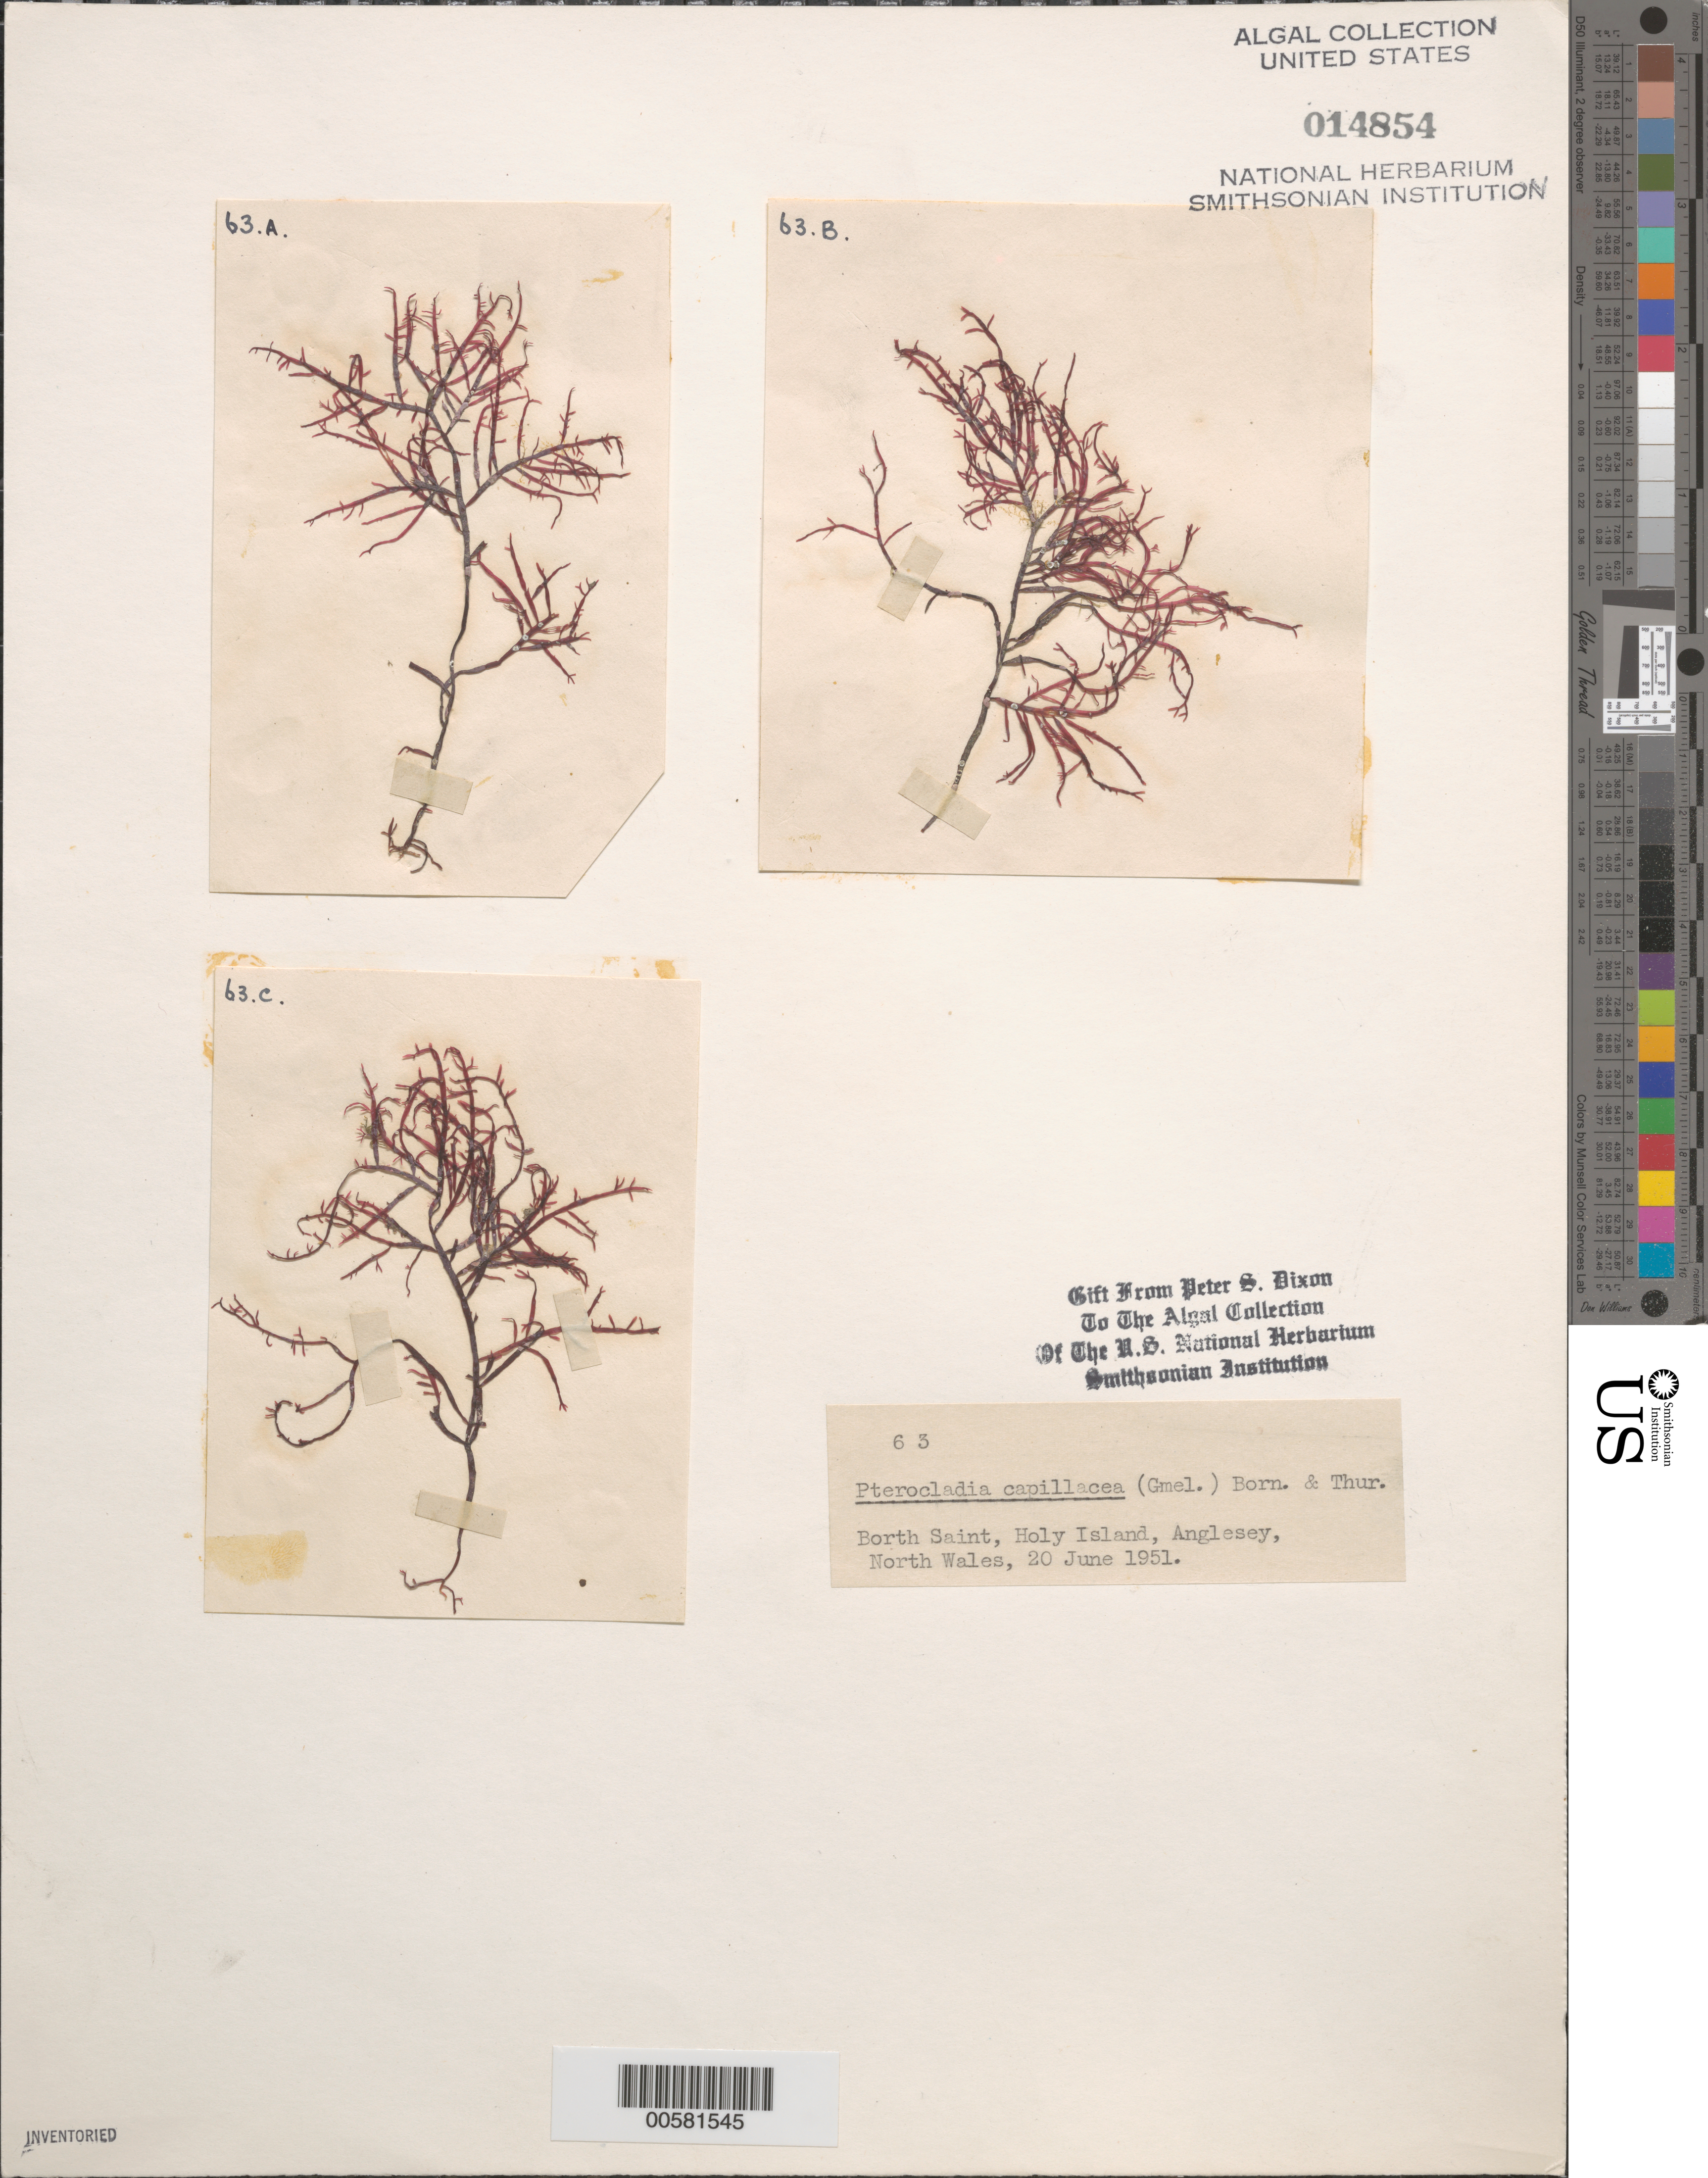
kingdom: Plantae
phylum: Rhodophyta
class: Florideophyceae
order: Gelidiales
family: Pterocladiaceae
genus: Pterocladiella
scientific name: Pterocladiella capillacea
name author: (S.G. Gmel.) Santelices & Hommers.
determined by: Algae name updating Project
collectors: P. S. Dixon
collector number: PSD 63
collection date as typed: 20 Jun 1951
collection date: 1951-06-20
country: United Kingdom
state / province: Wales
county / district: Gwynedd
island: Anglesey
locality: Borth Saint, Holy Island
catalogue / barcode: US 14854